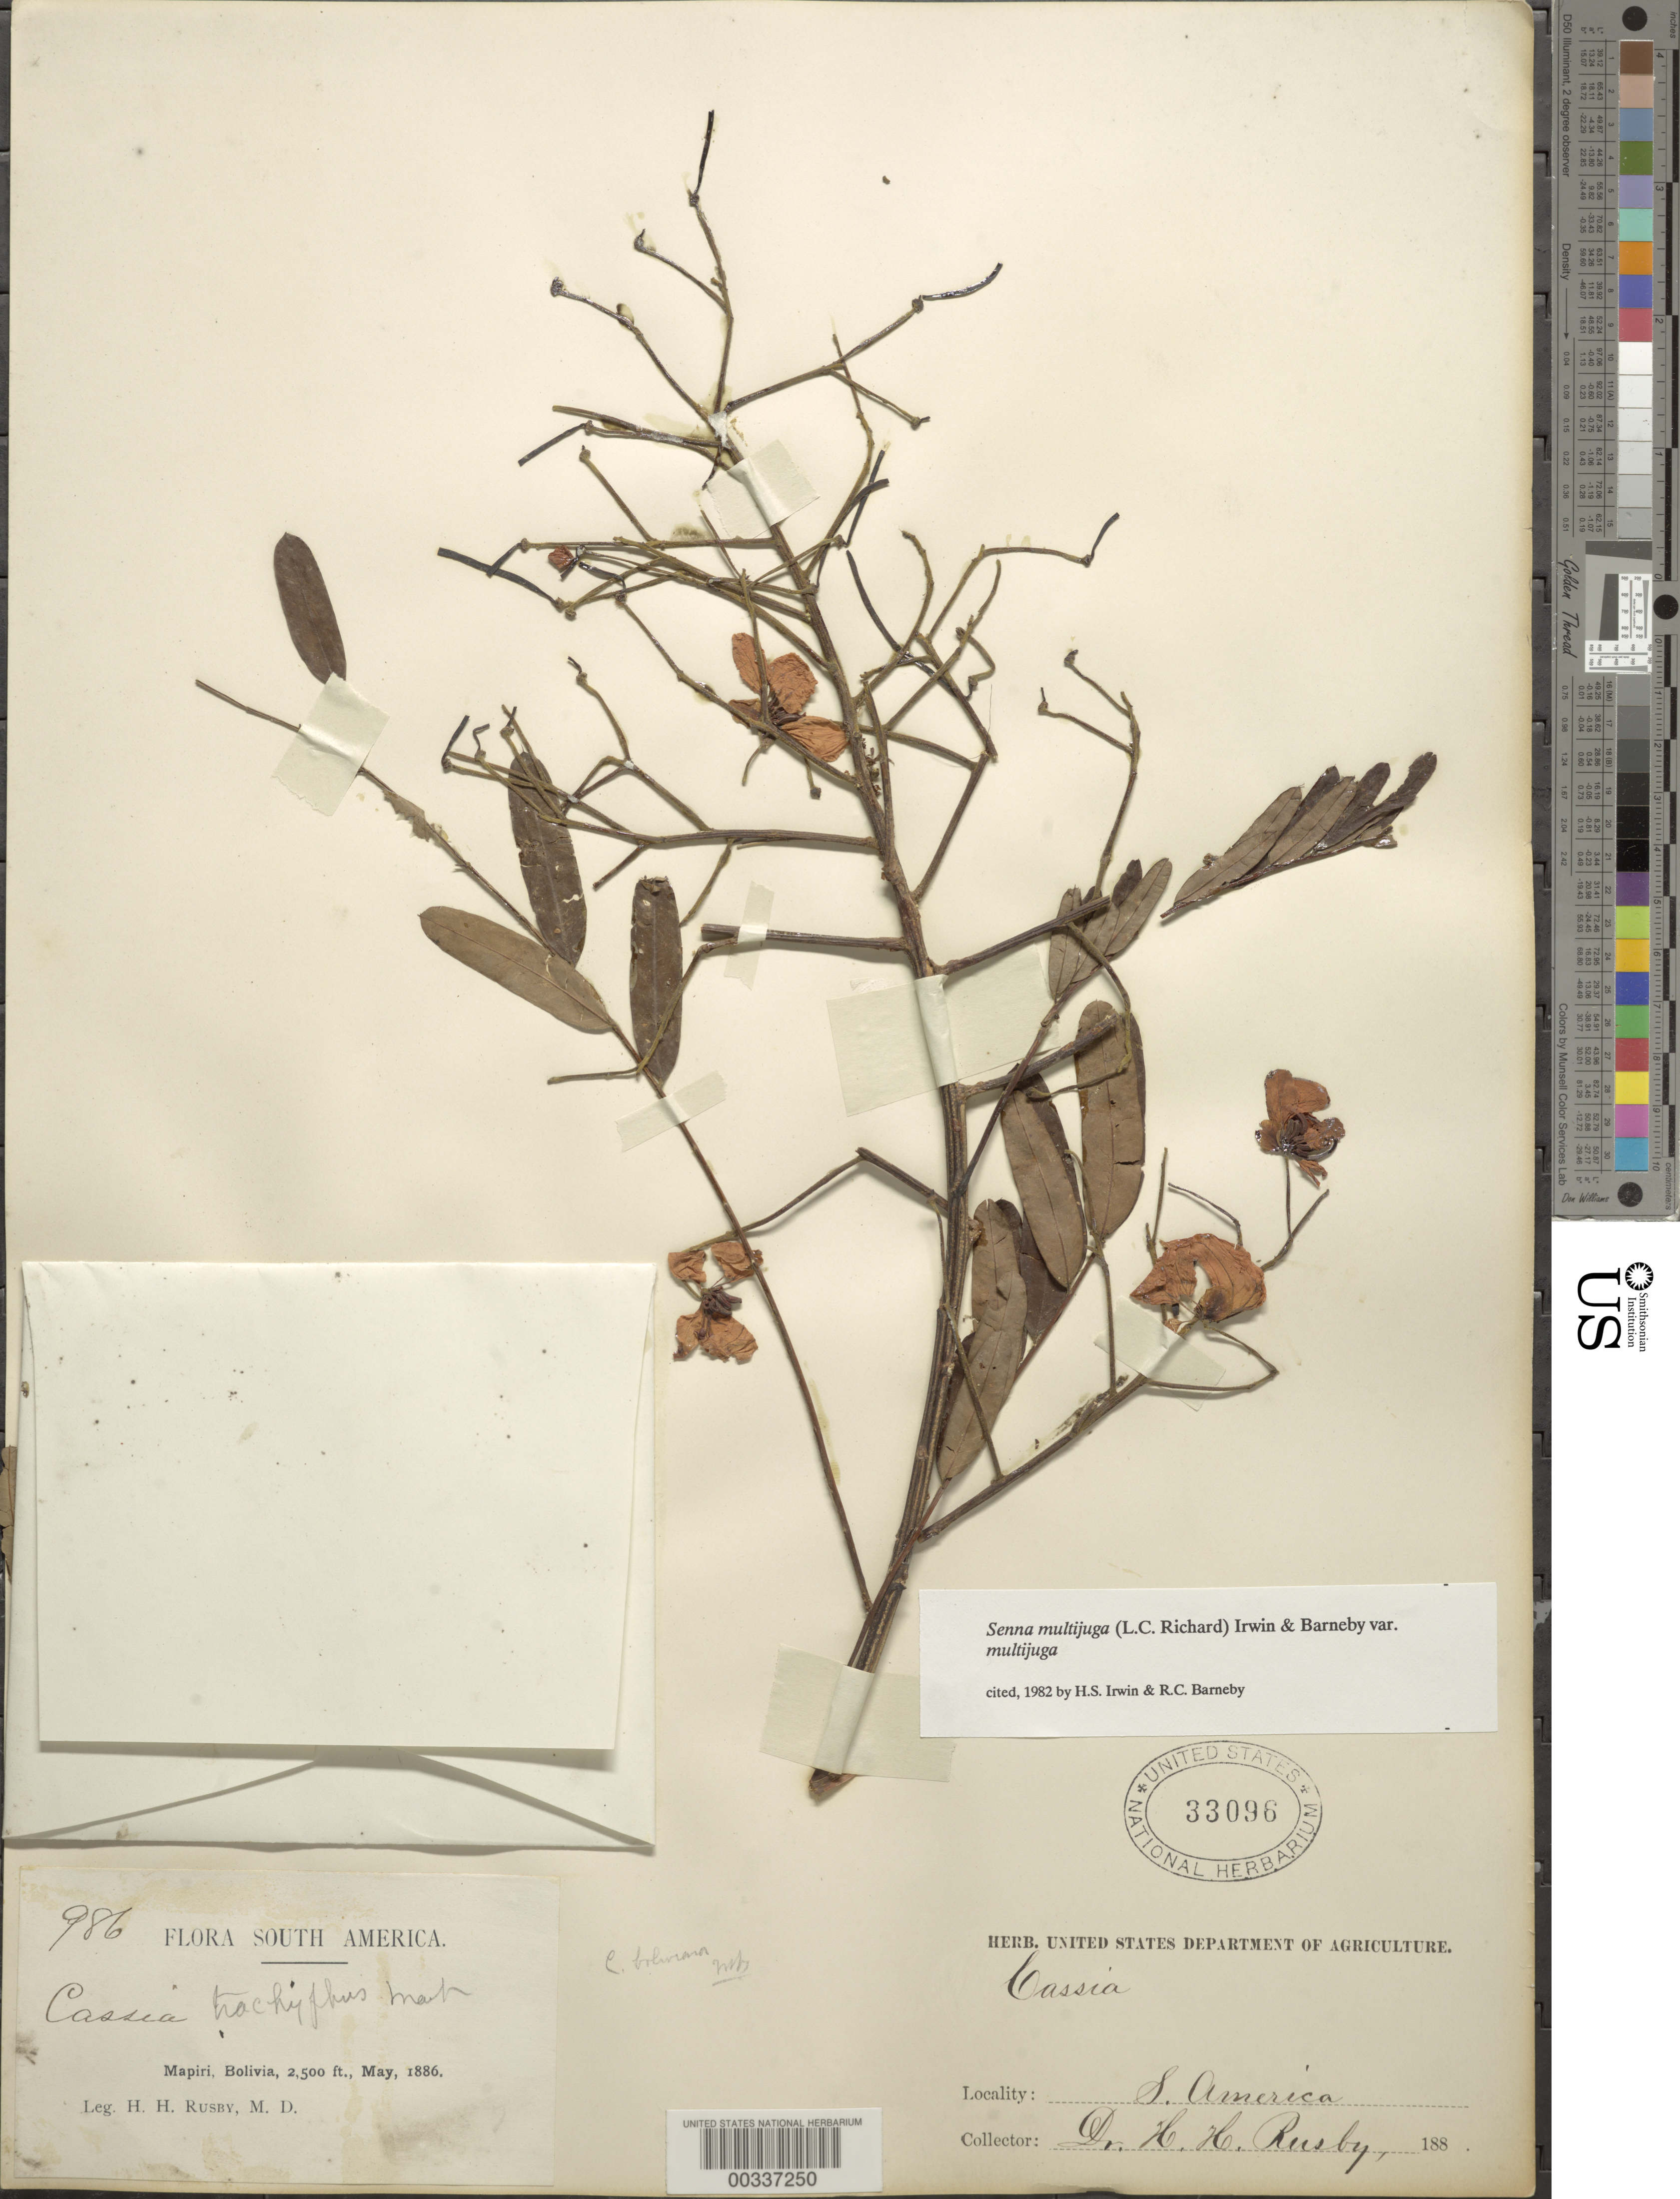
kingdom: Plantae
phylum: Tracheophyta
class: Magnoliopsida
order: Fabales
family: Fabaceae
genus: Senna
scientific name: Senna multijuga var. multijuga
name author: (Rich.) H.S. Irwin & Barneby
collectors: H. H. Rusby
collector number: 986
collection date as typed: May, 1886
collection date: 1886-05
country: Bolivia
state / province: La Páz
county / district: Larecaja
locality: Mapiri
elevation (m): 762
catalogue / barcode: US 33096